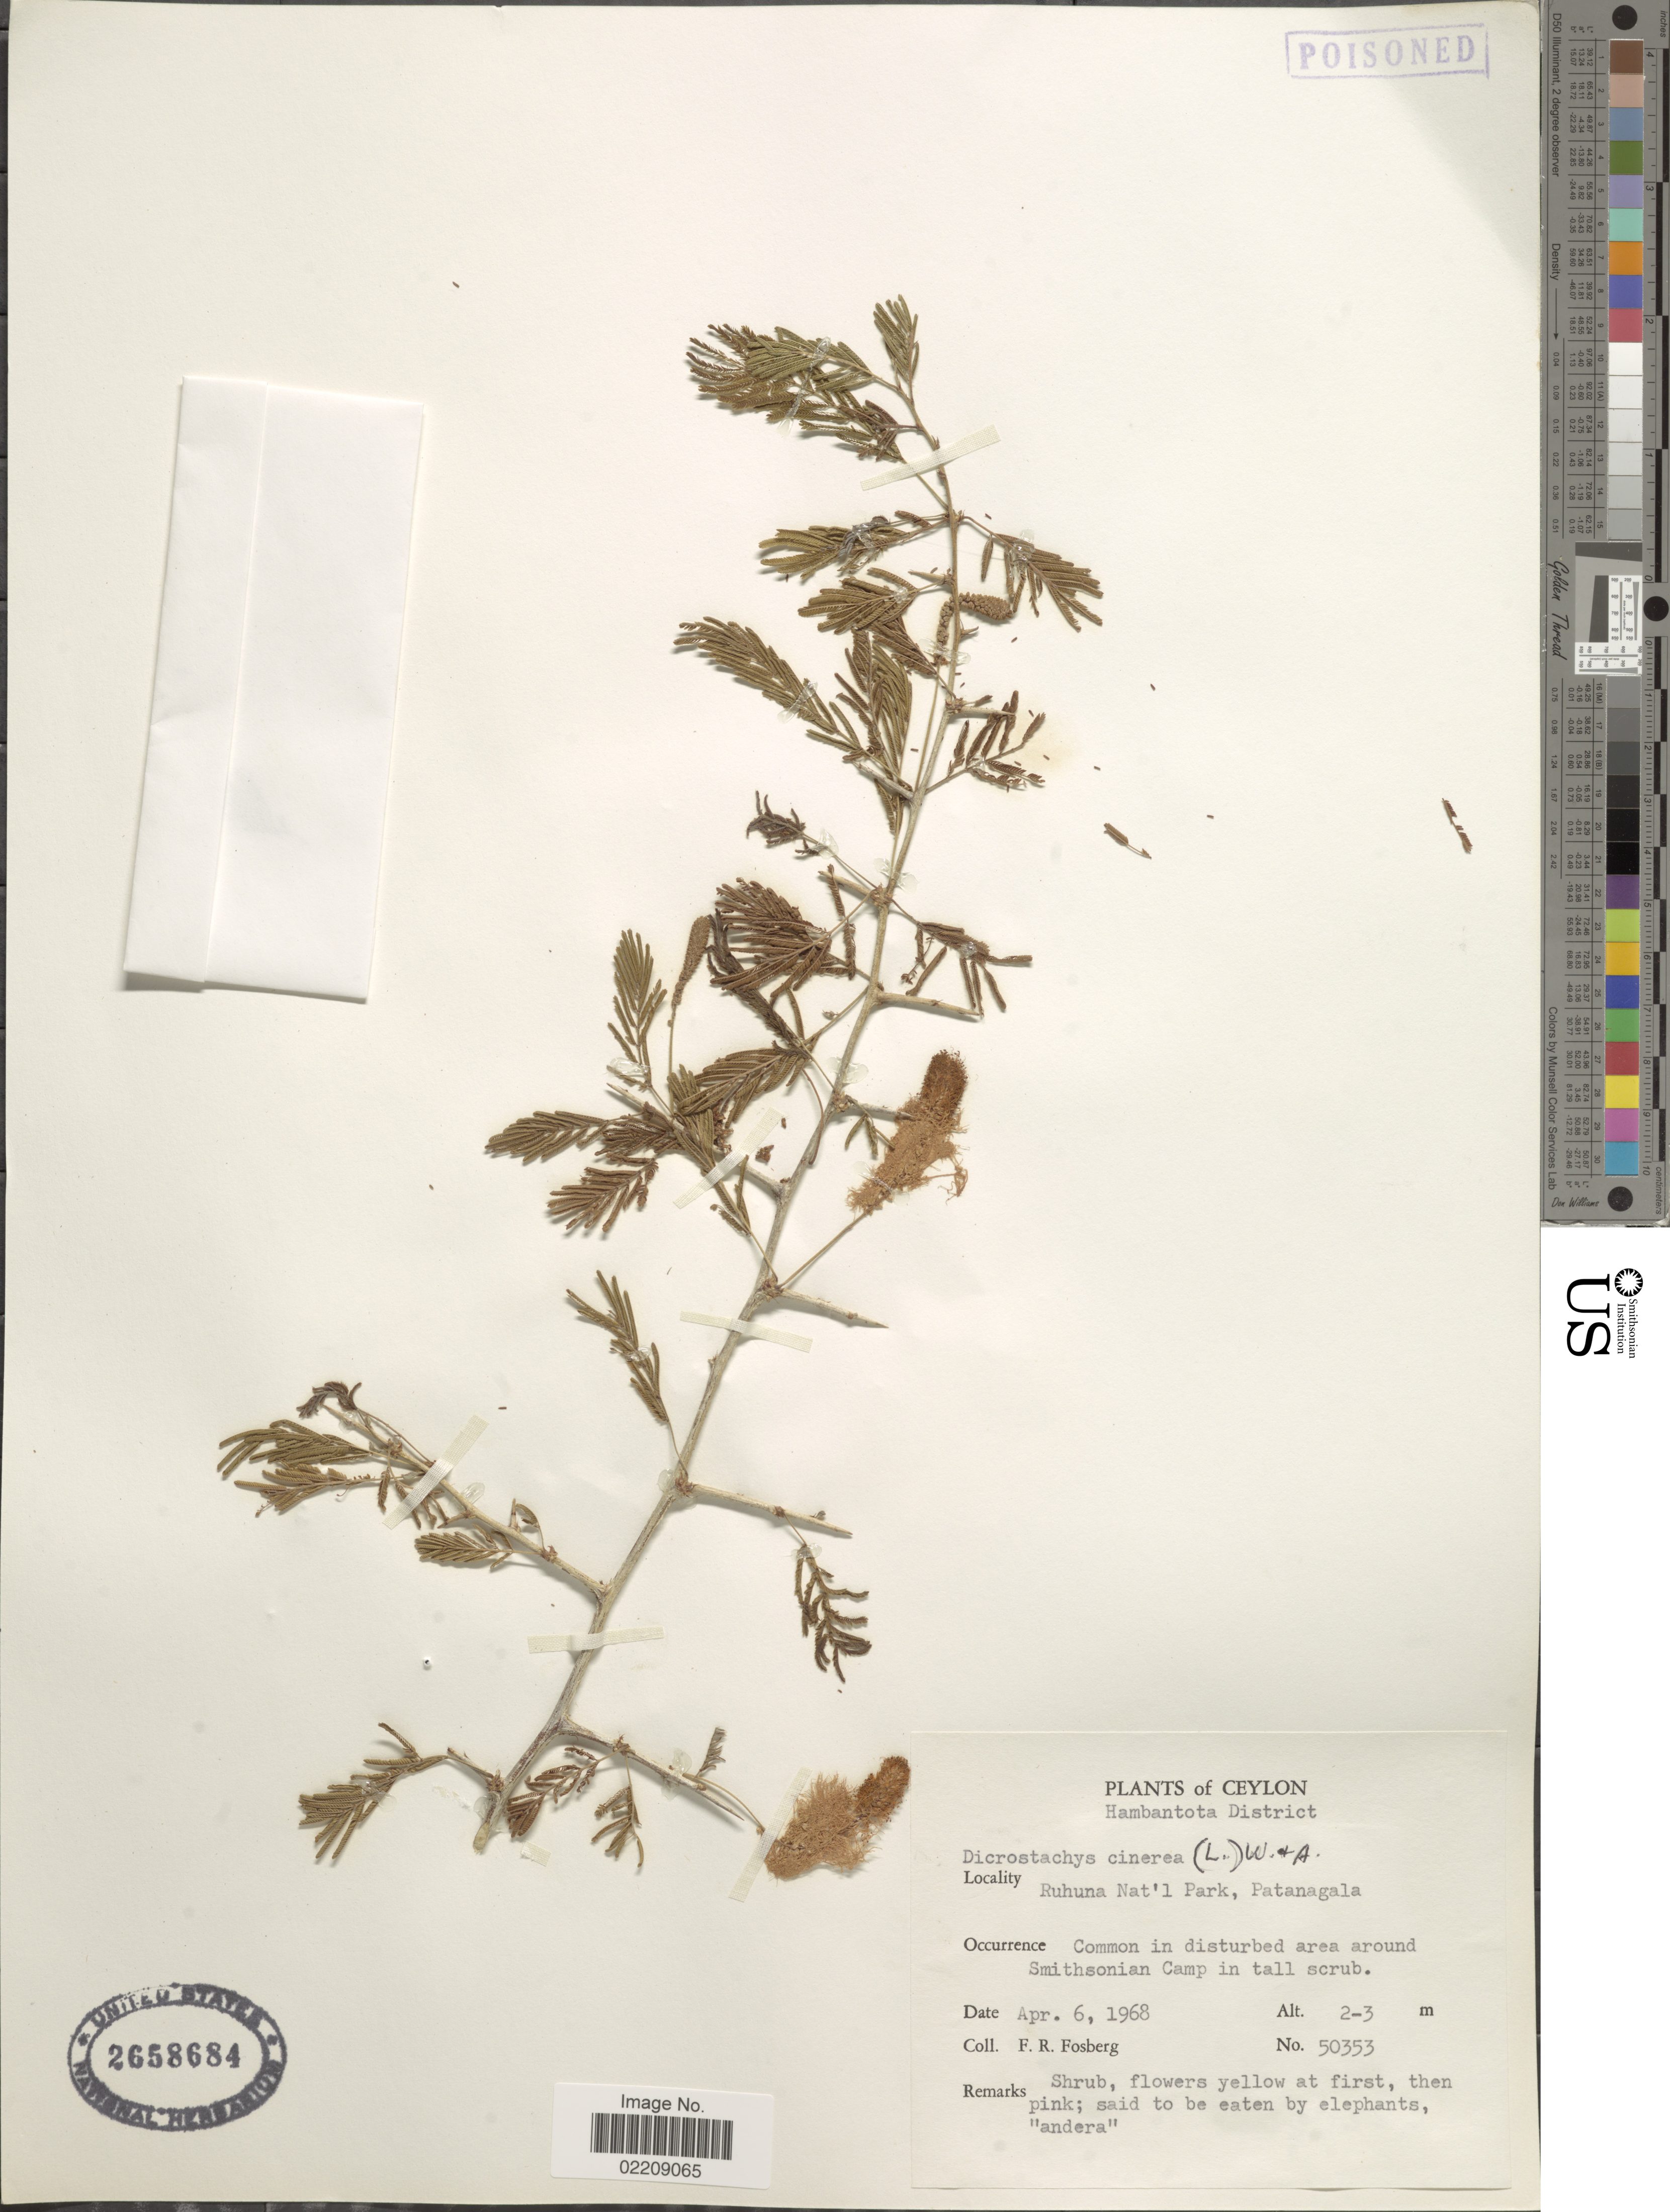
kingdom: Plantae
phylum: Tracheophyta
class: Magnoliopsida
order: Fabales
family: Fabaceae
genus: Dichrostachys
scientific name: Dichrostachys cinerea R. Vig., nom. illeg.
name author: R. Vig.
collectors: F. R. Fosberg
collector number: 50353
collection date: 1968-04-06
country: Sri Lanka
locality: Ceylon, Hambantota District, Rhunua Nat'l Park, Patanagala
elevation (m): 2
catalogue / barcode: US 2658684